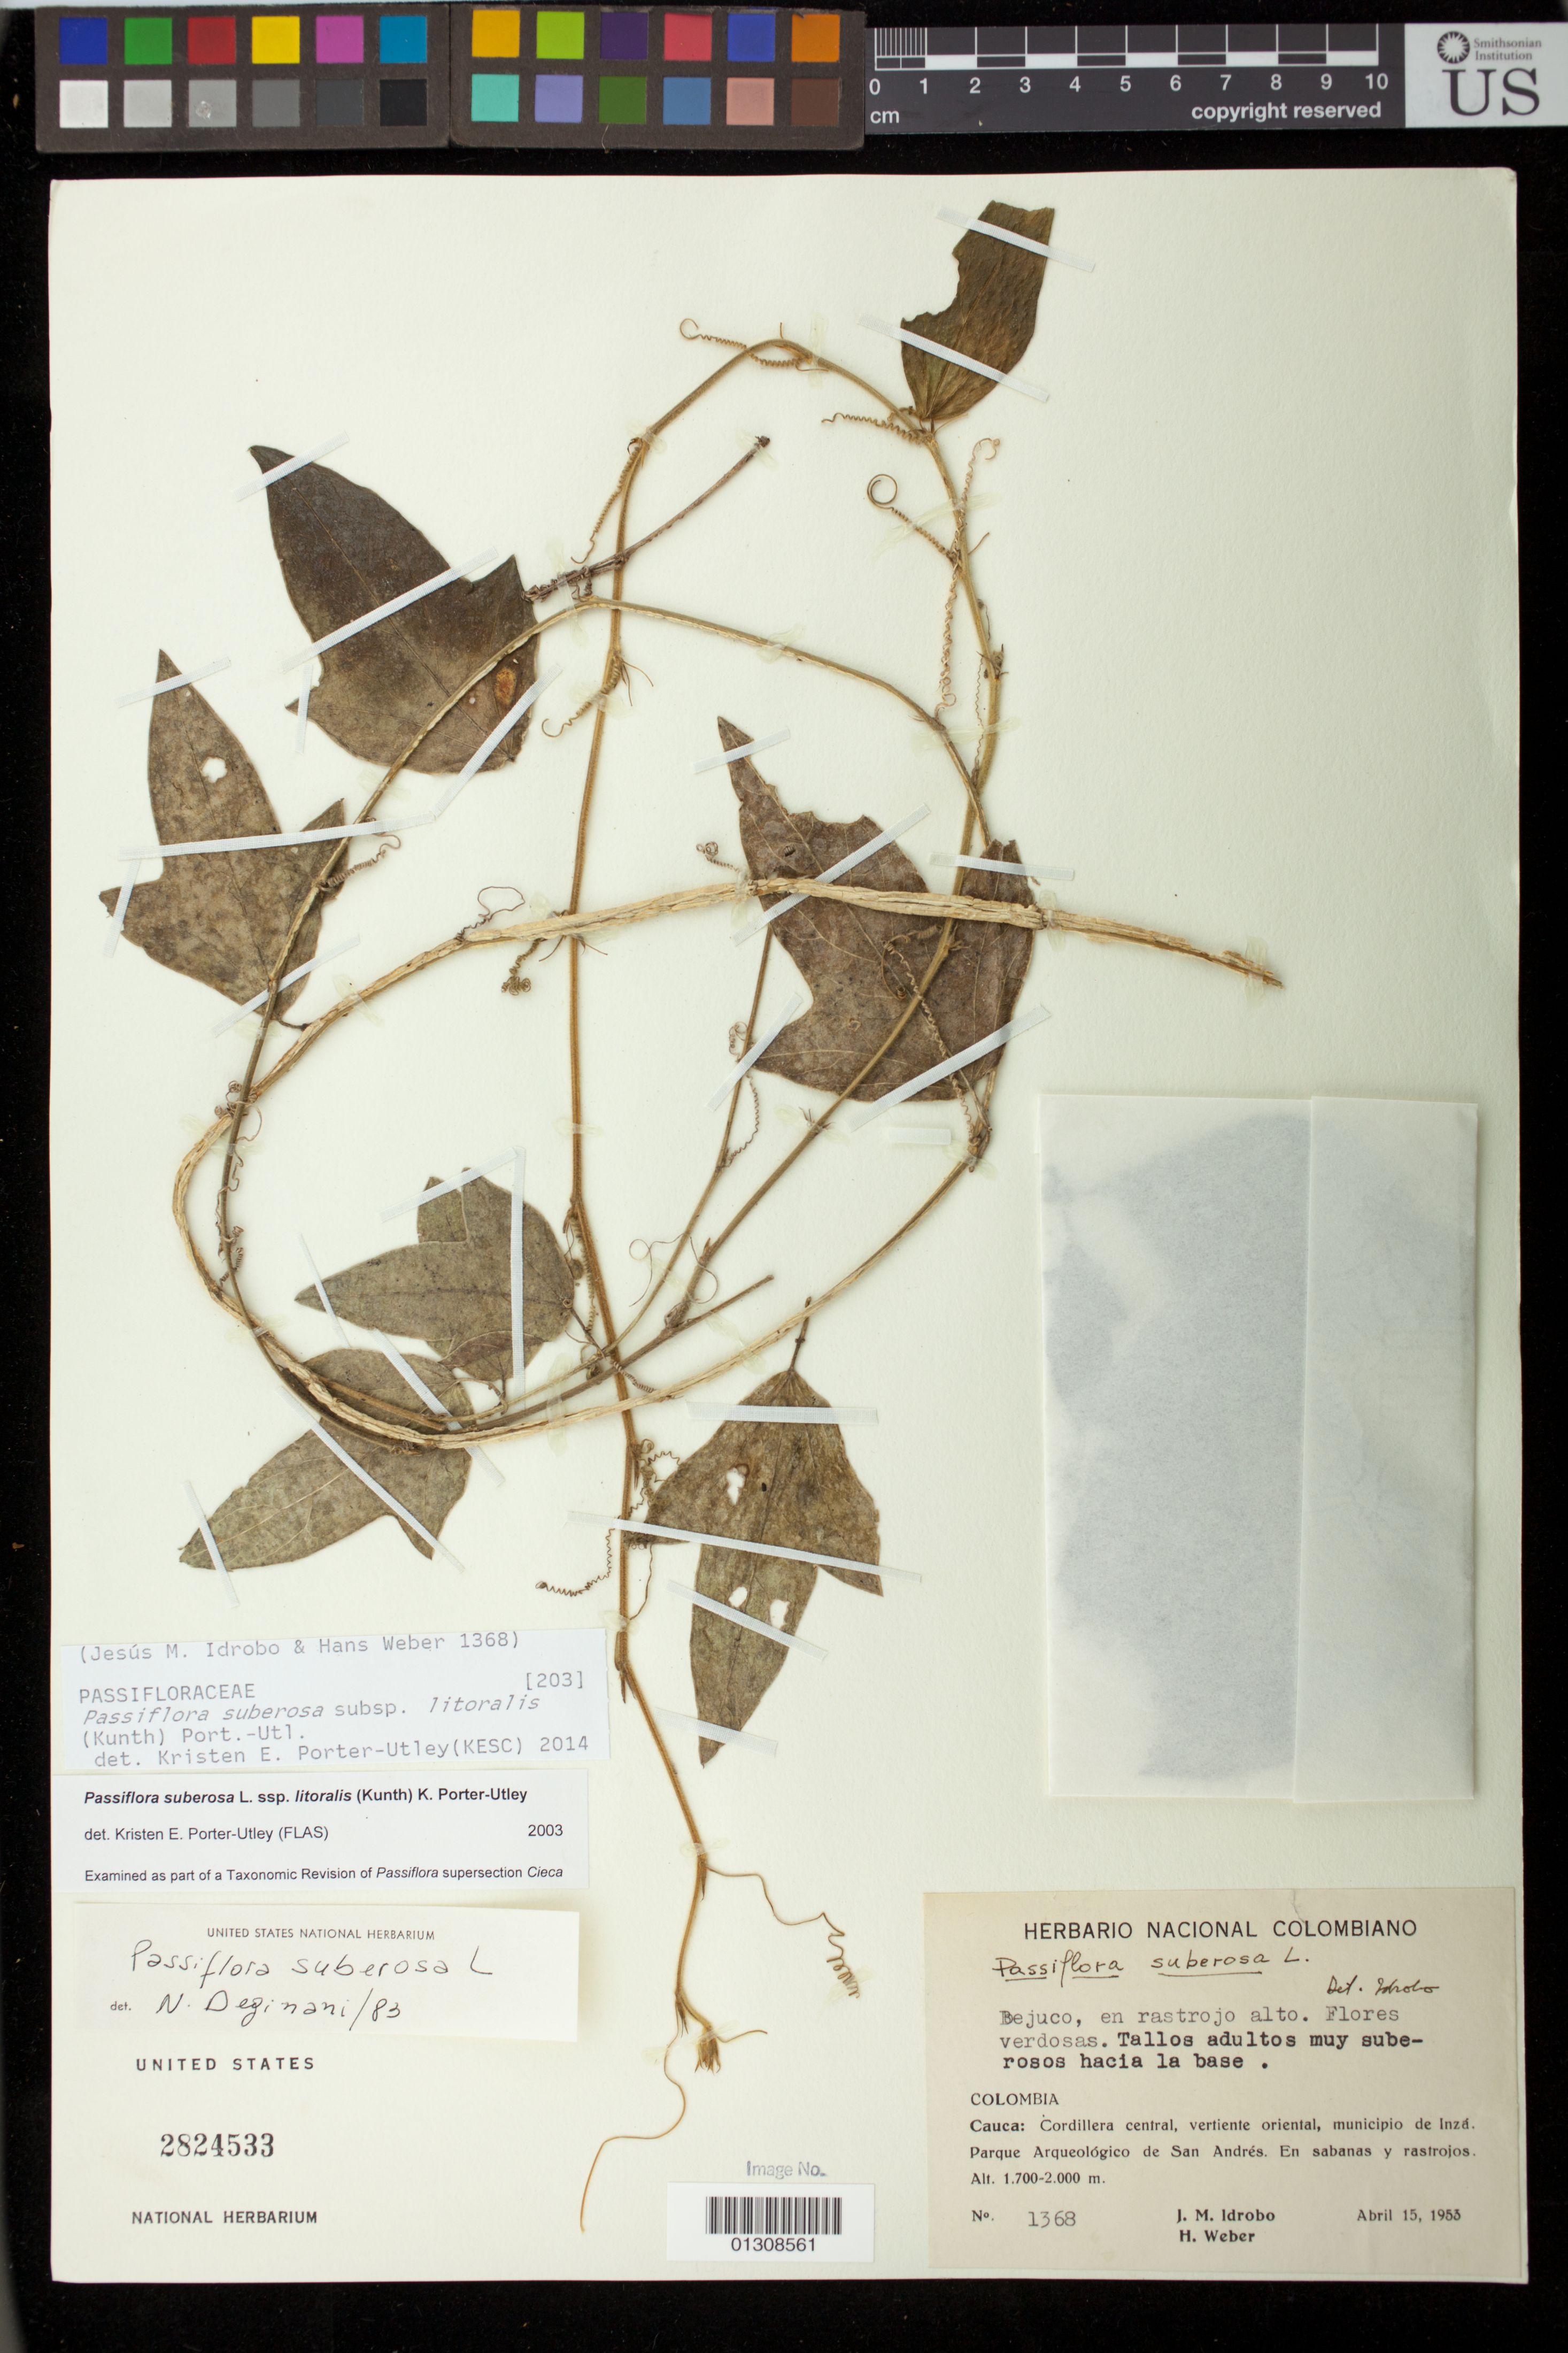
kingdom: Plantae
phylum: Tracheophyta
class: Magnoliopsida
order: Malpighiales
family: Passifloraceae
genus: Passiflora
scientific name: Passiflora suberosa subsp. litoralis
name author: (Kunth) Port.-Utl. et al.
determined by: Porter-Utley, K. E.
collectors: J. M. Idrobo & H. Weber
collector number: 1368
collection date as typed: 15 Apr 1953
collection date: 1953-04-15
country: Colombia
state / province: Cauca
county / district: Inzá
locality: Cordillera Central, Vertiente Oriental, Parque Arqueológico de San Andrés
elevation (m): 1700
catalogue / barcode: US 2824533